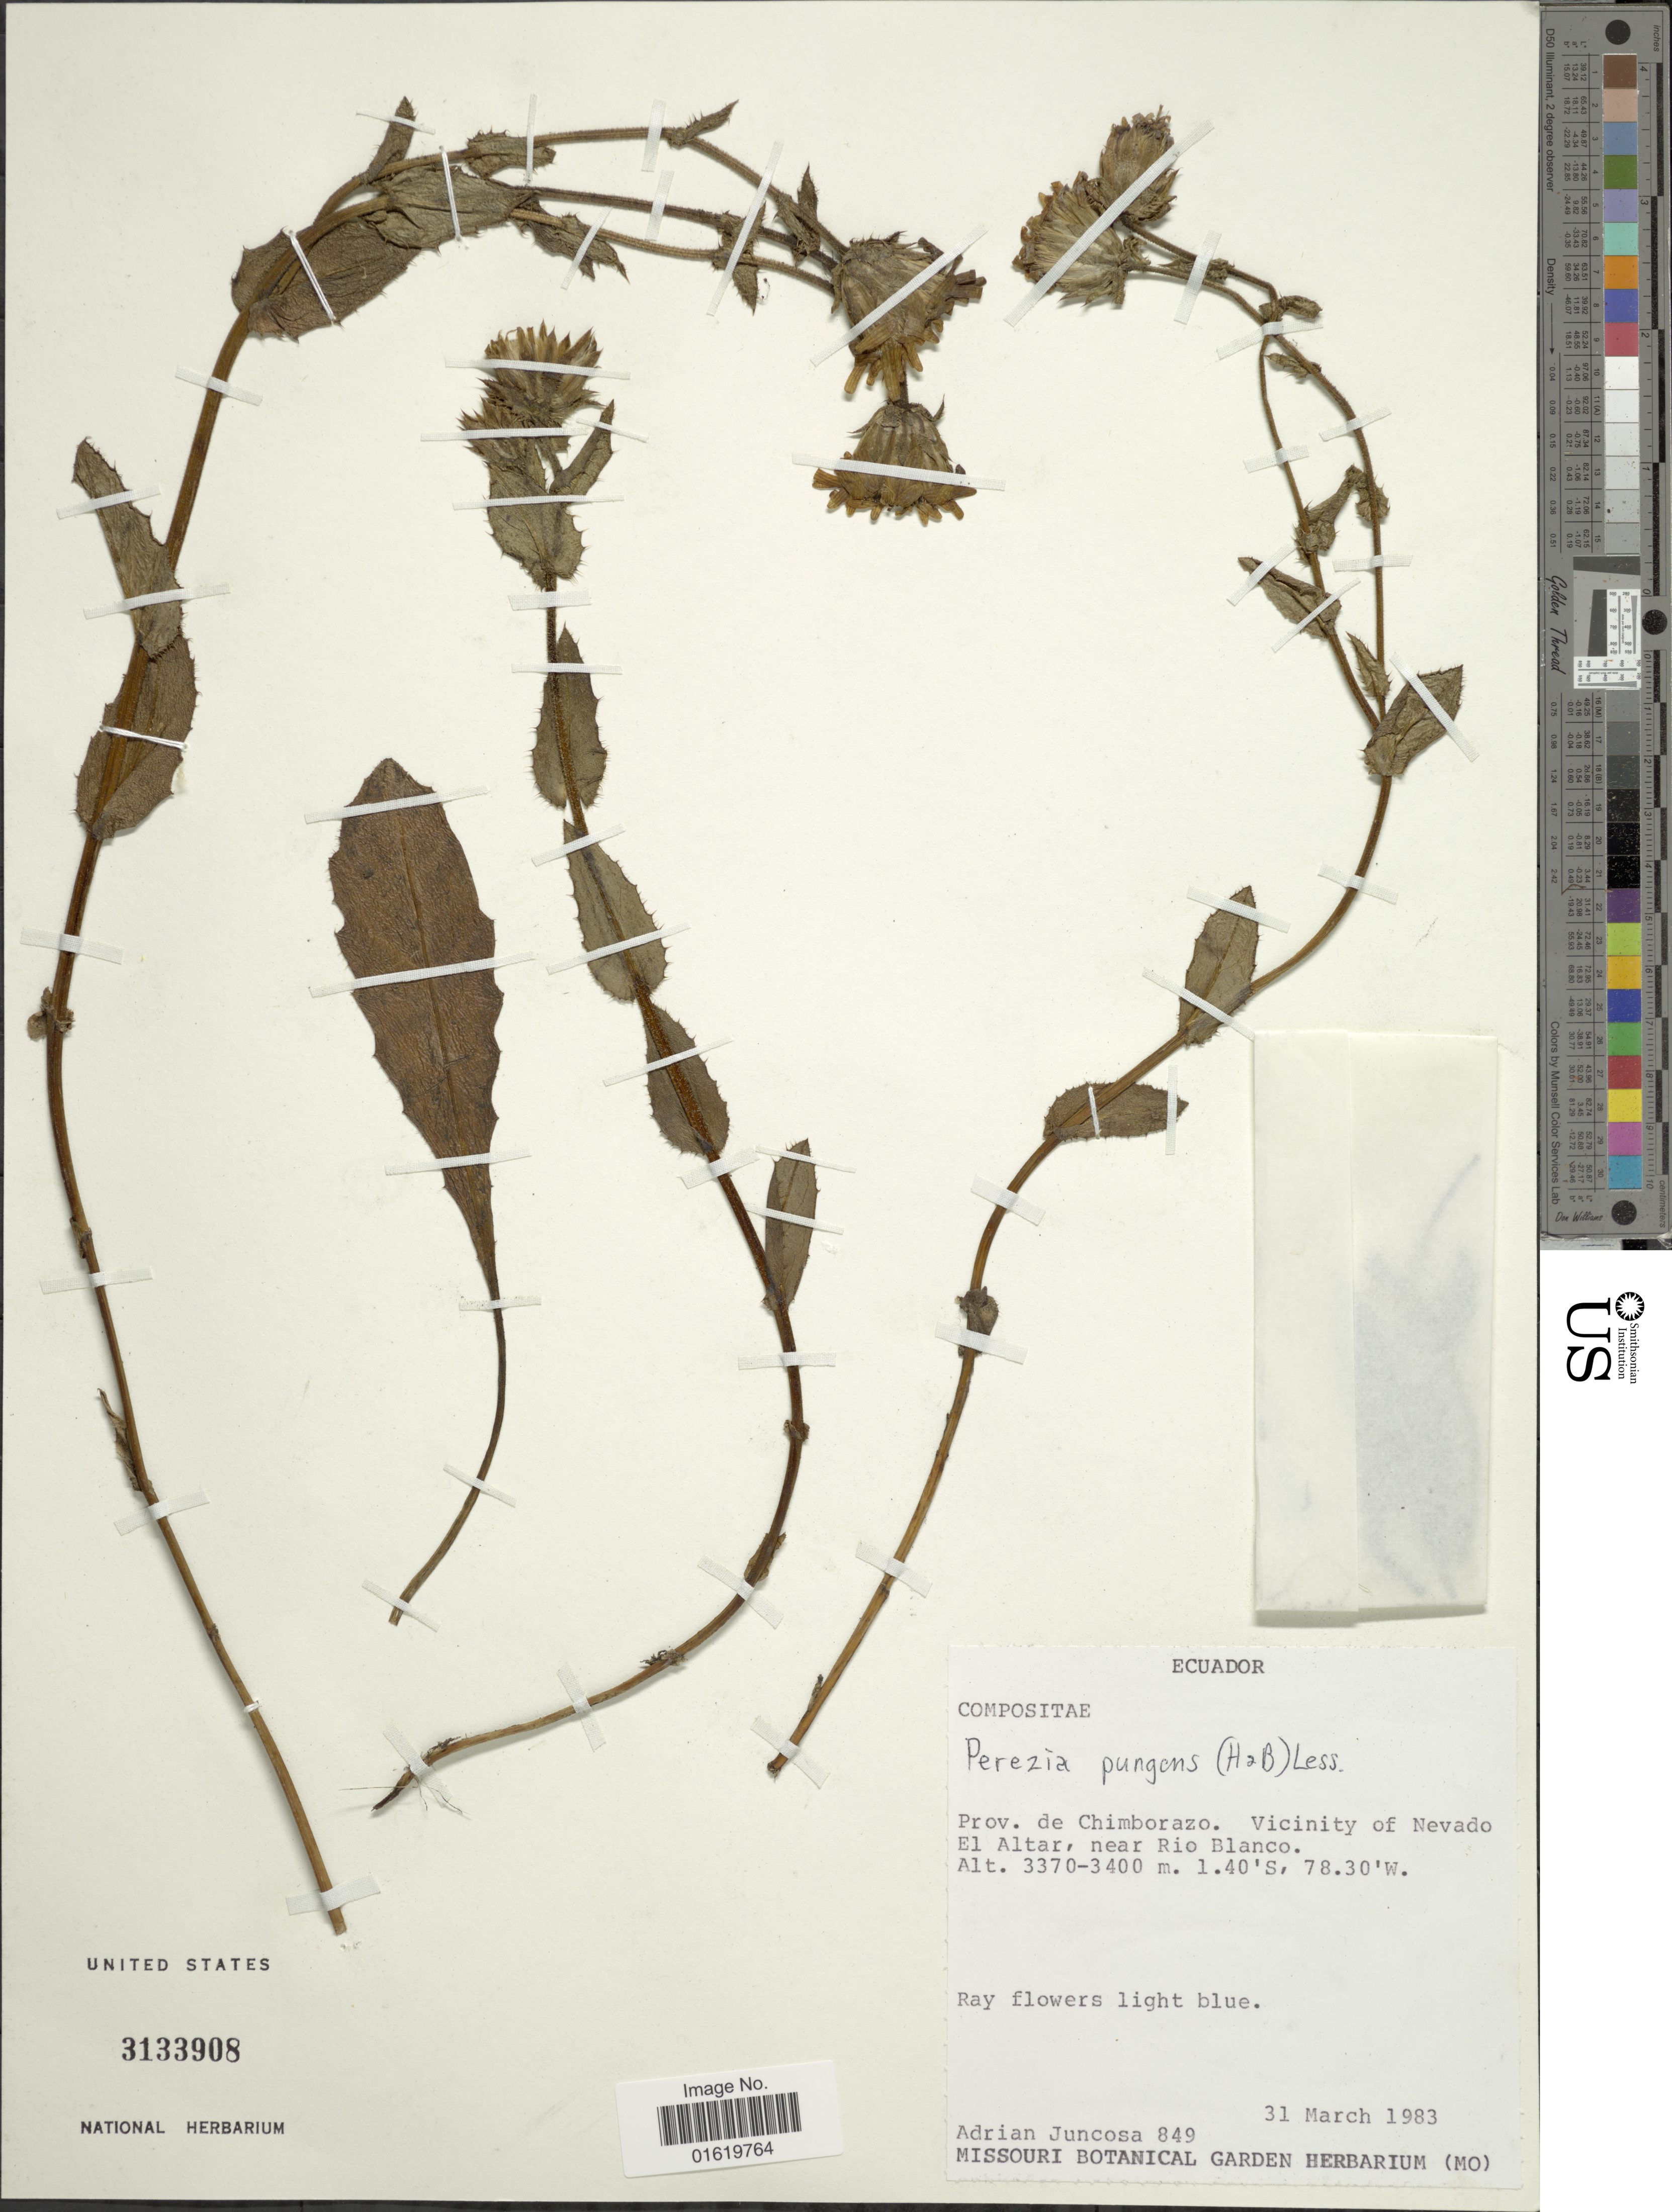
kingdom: Plantae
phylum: Tracheophyta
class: Magnoliopsida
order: Asterales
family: Asteraceae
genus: Perezia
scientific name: Perezia pungens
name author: (Humb. & Bonpl.) Less.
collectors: A. Juncosa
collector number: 849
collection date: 1983-03-31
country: Ecuador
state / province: Chimborazo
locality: Prov. de Chimborazo. Vicinity of Nevado El Altar, near Rio Blanco.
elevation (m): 3370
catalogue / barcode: US 3133908